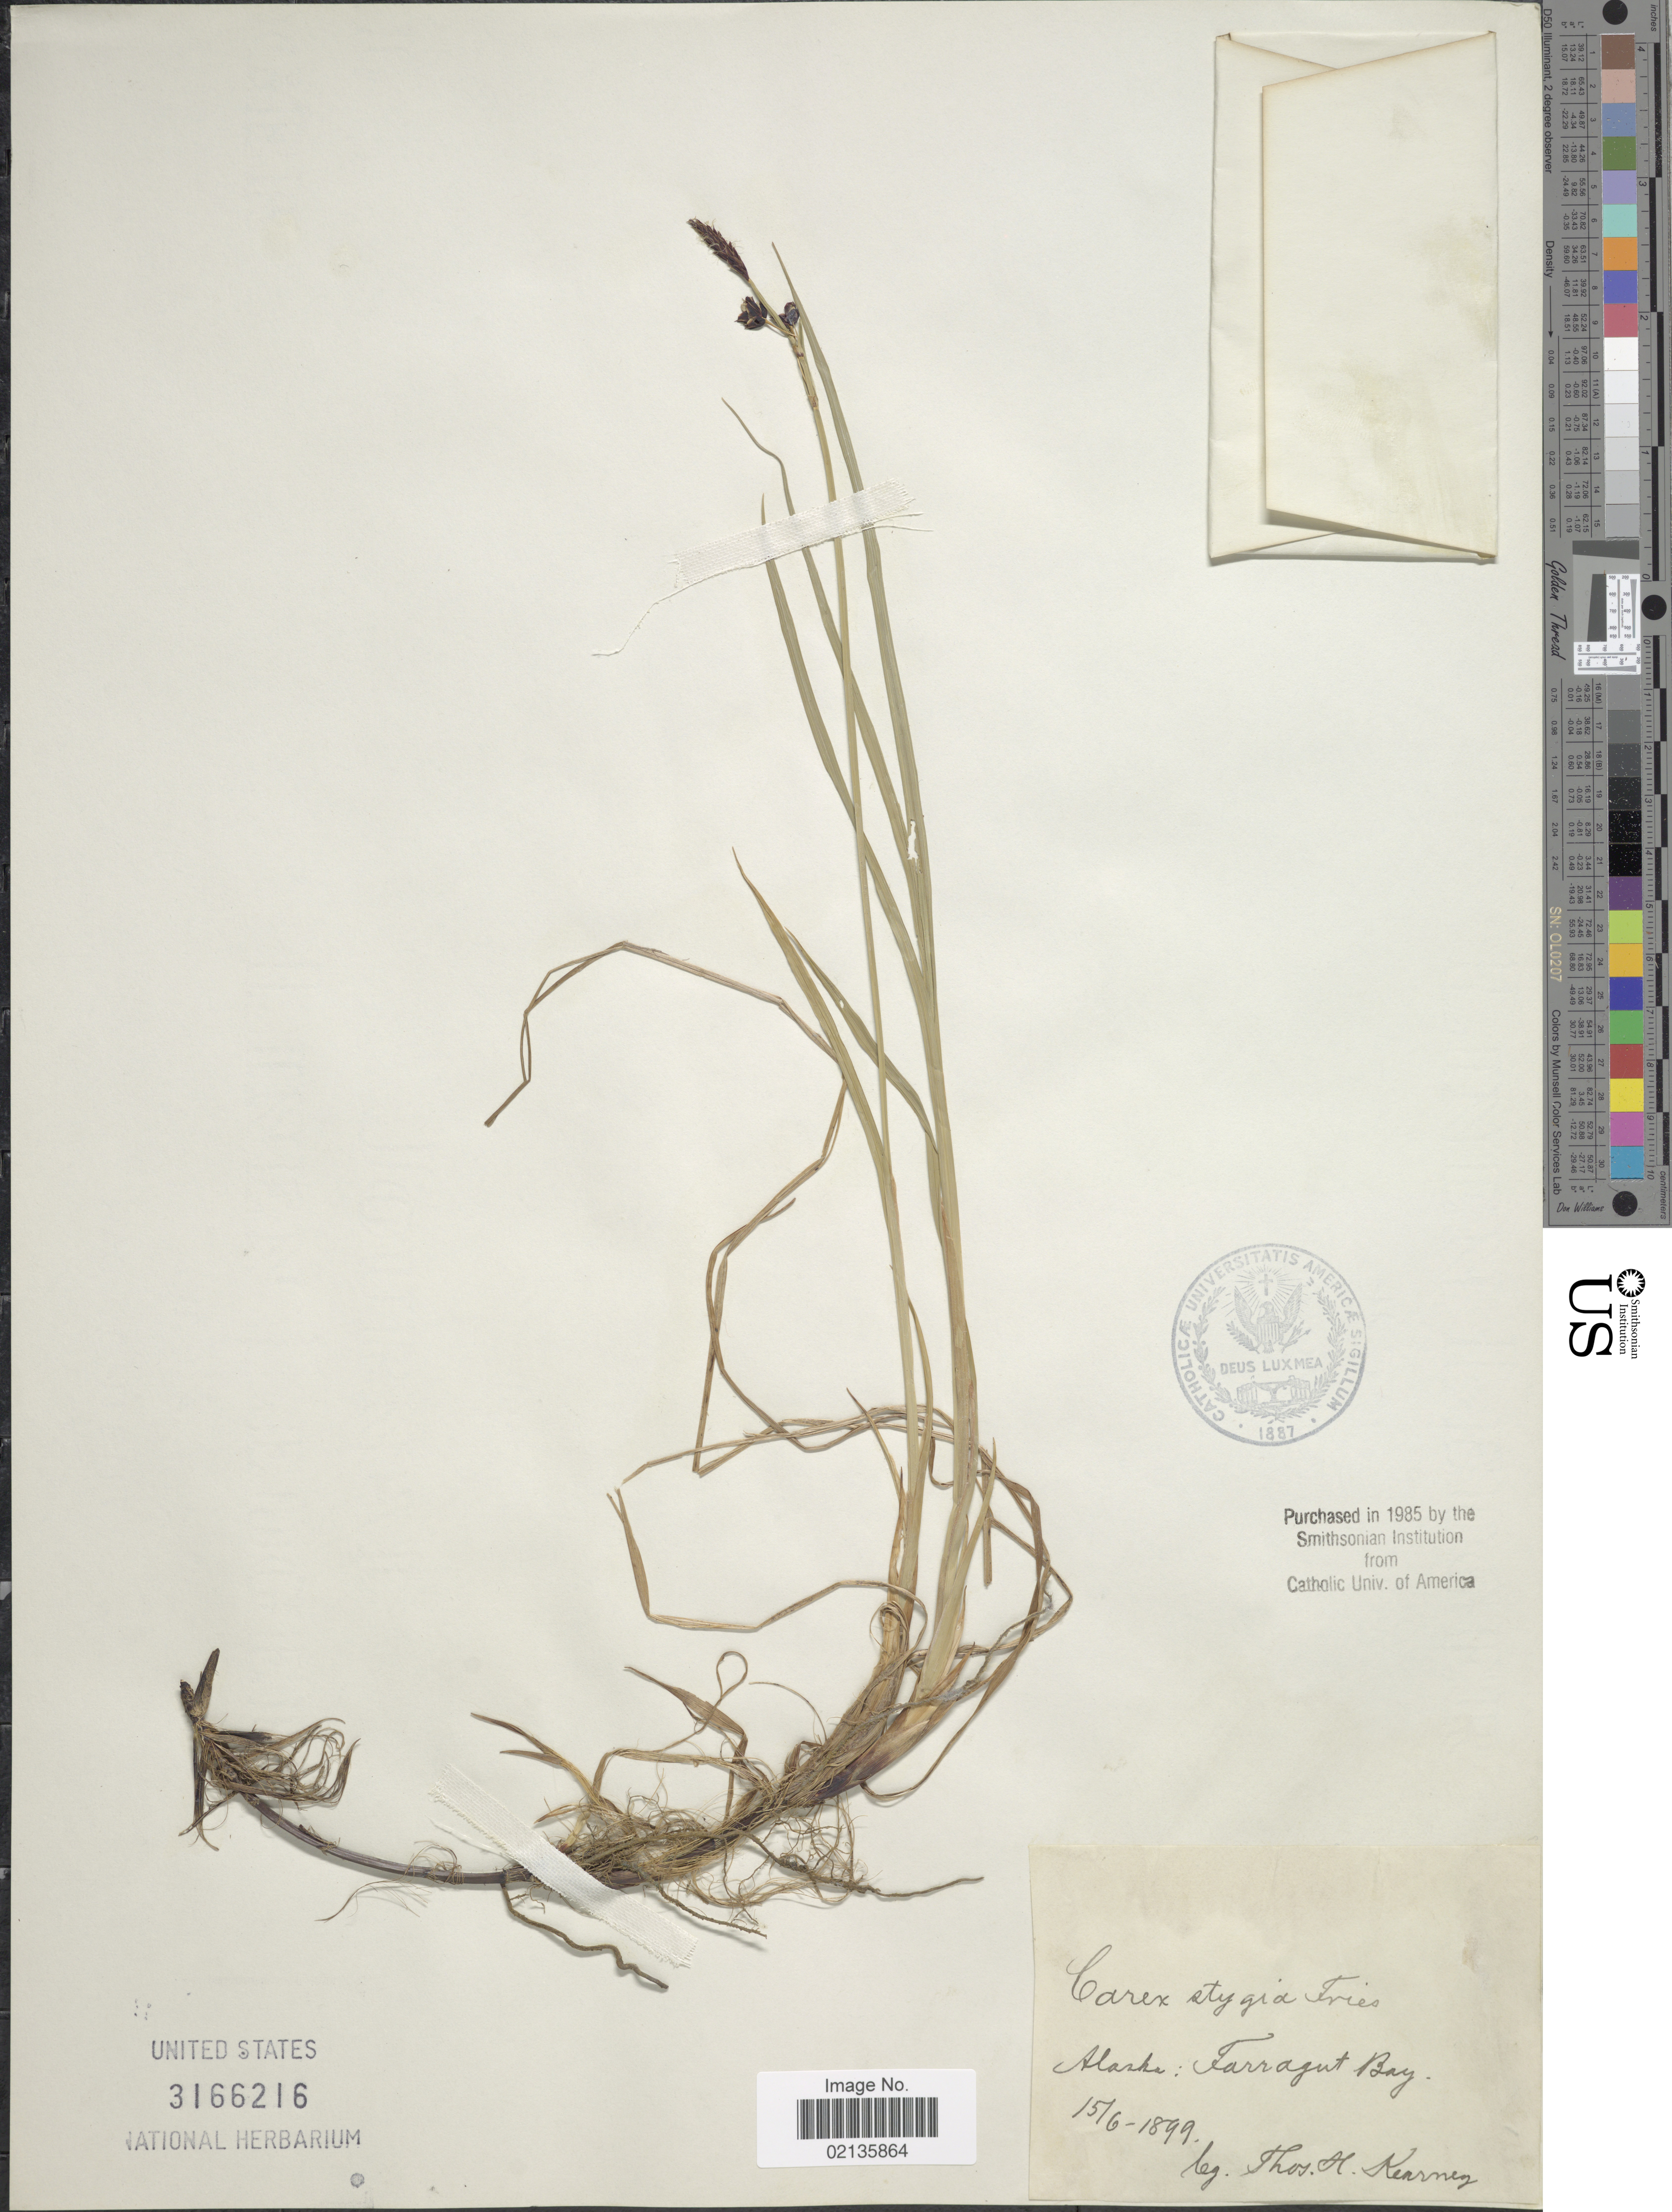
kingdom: Plantae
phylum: Tracheophyta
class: Liliopsida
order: Poales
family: Cyperaceae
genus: Carex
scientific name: Carex x stygia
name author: Fr.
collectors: T. H. Kearney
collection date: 1899-06-15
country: United States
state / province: Alaska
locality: Farragut Bay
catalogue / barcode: US 3166216